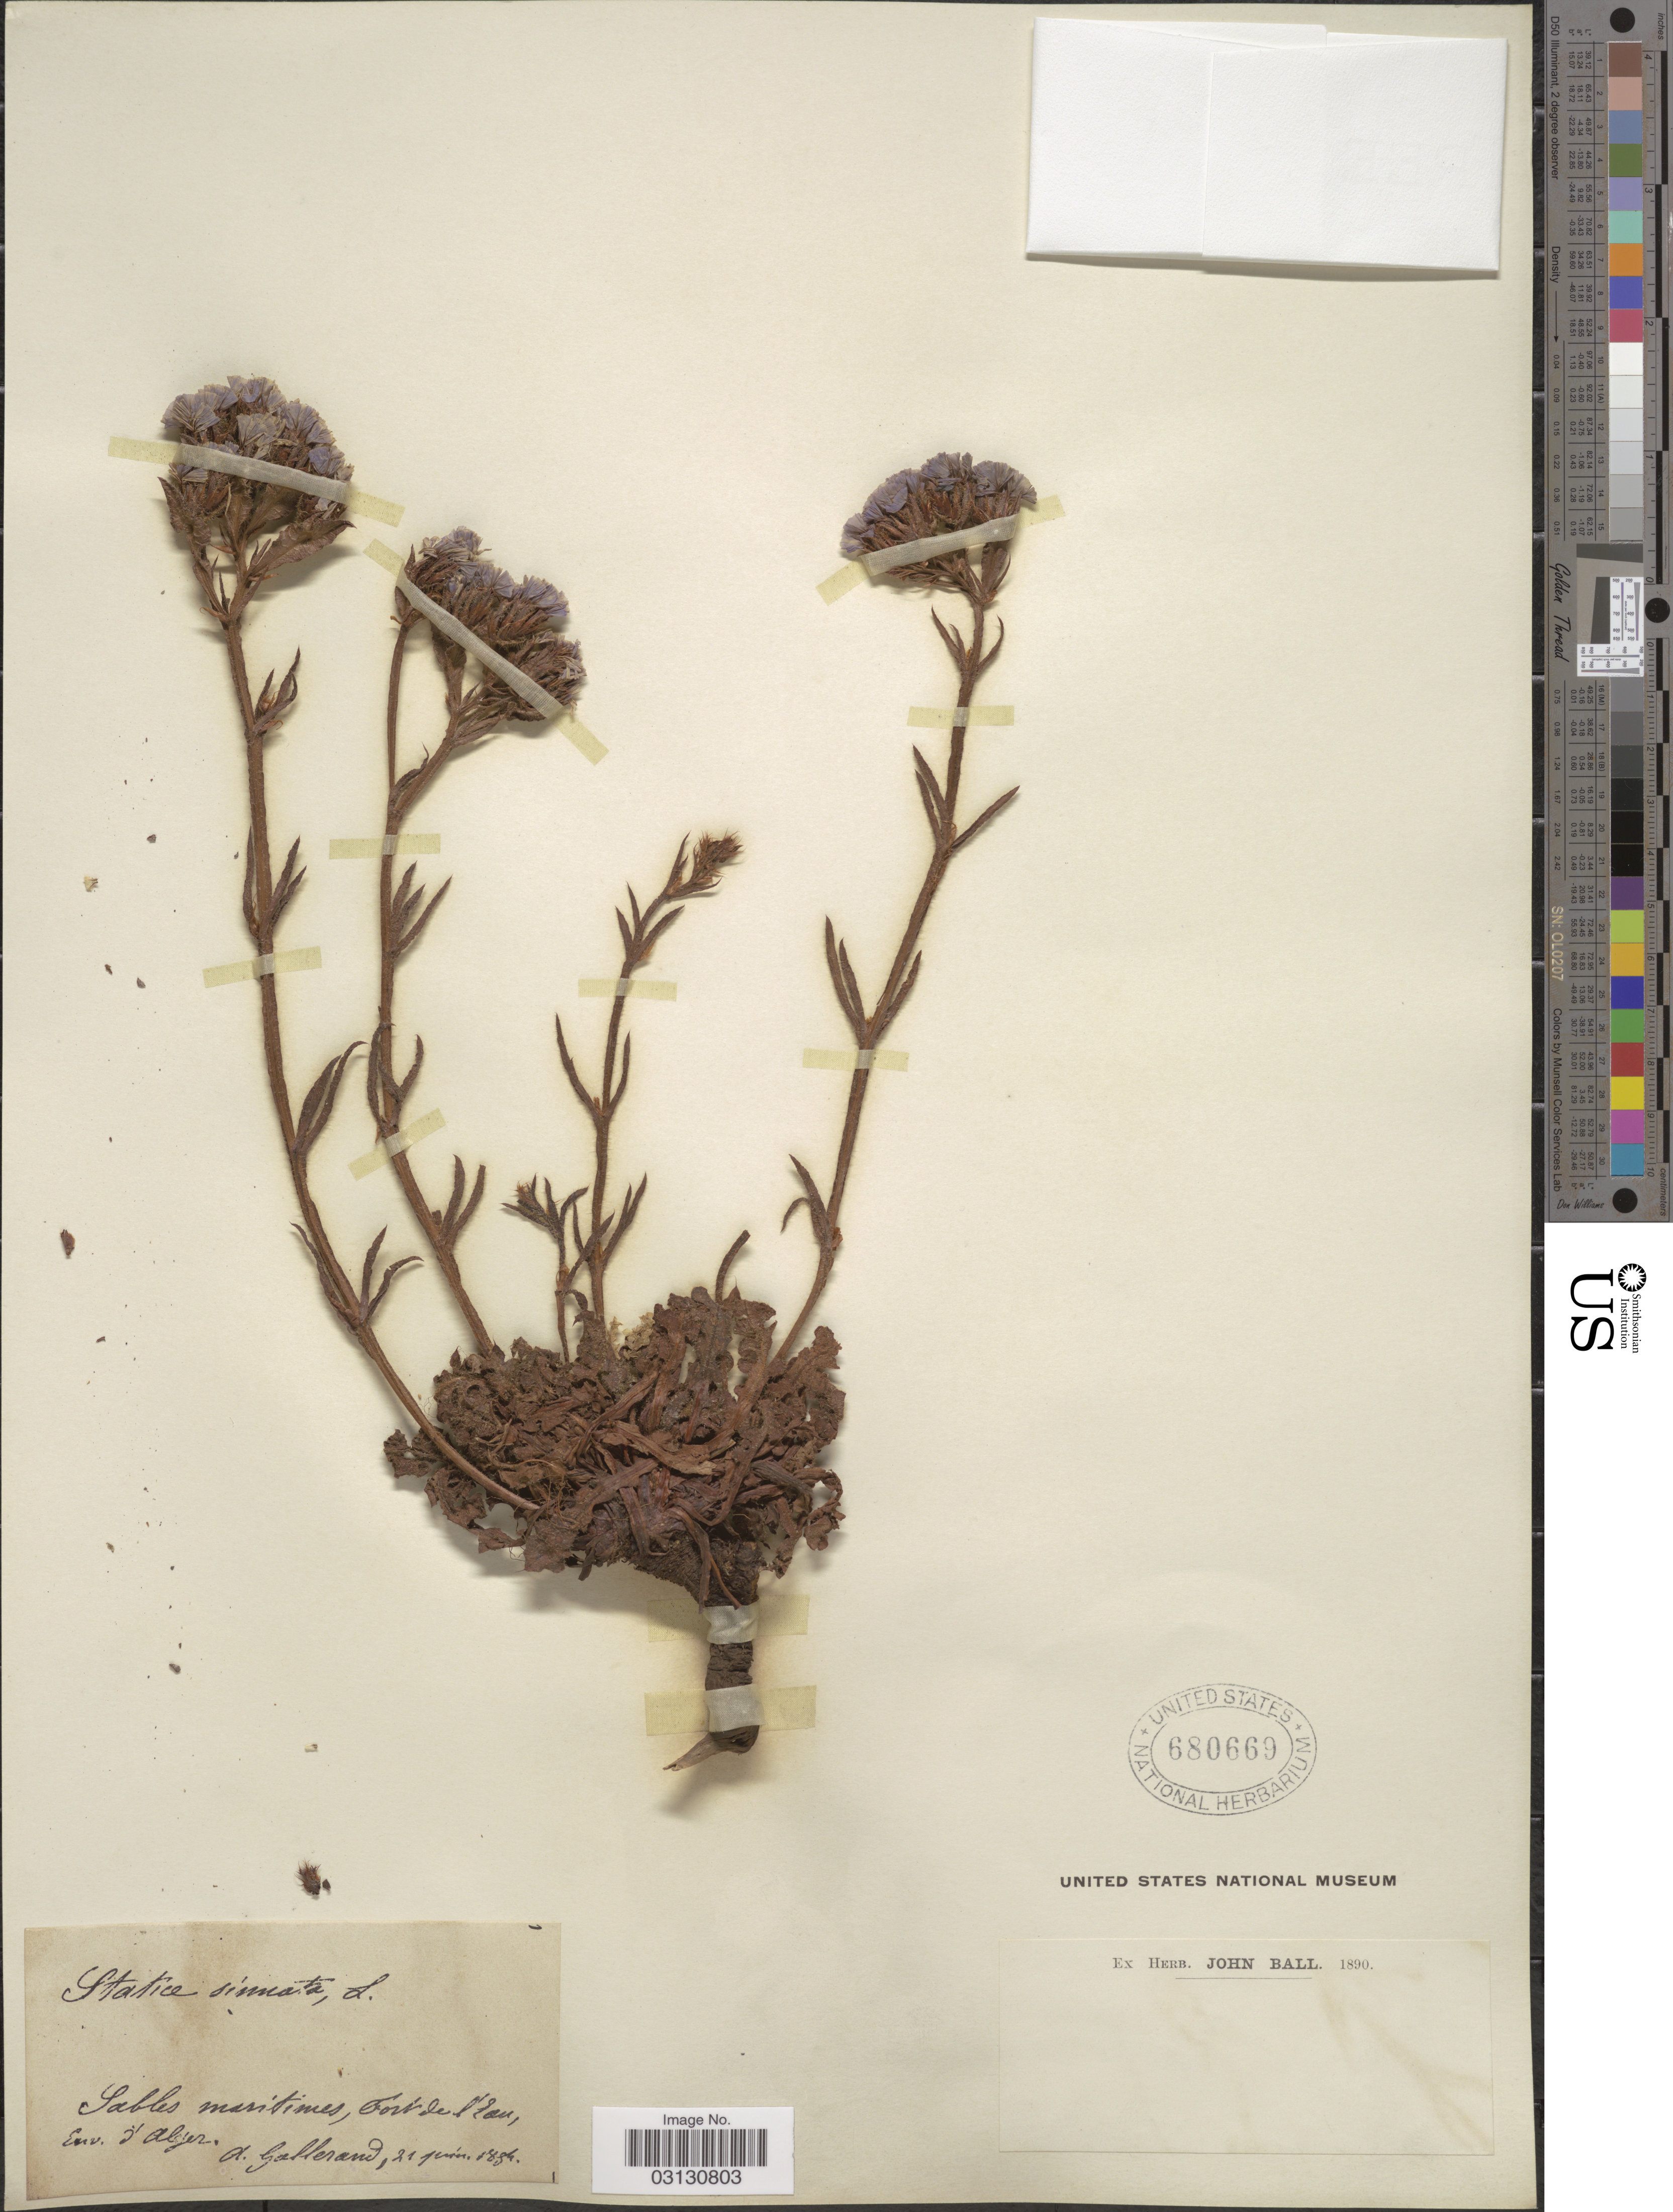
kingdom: Plantae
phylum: Tracheophyta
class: Magnoliopsida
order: Caryophyllales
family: Plumbaginaceae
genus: Limonium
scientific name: Limonium sinuatum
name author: (L.) Mill.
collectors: R. Gallerand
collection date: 1884-06-21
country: Algeria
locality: Sables maritimis, Foret de l'Eau, Env. d'Alger.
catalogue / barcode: US 680669